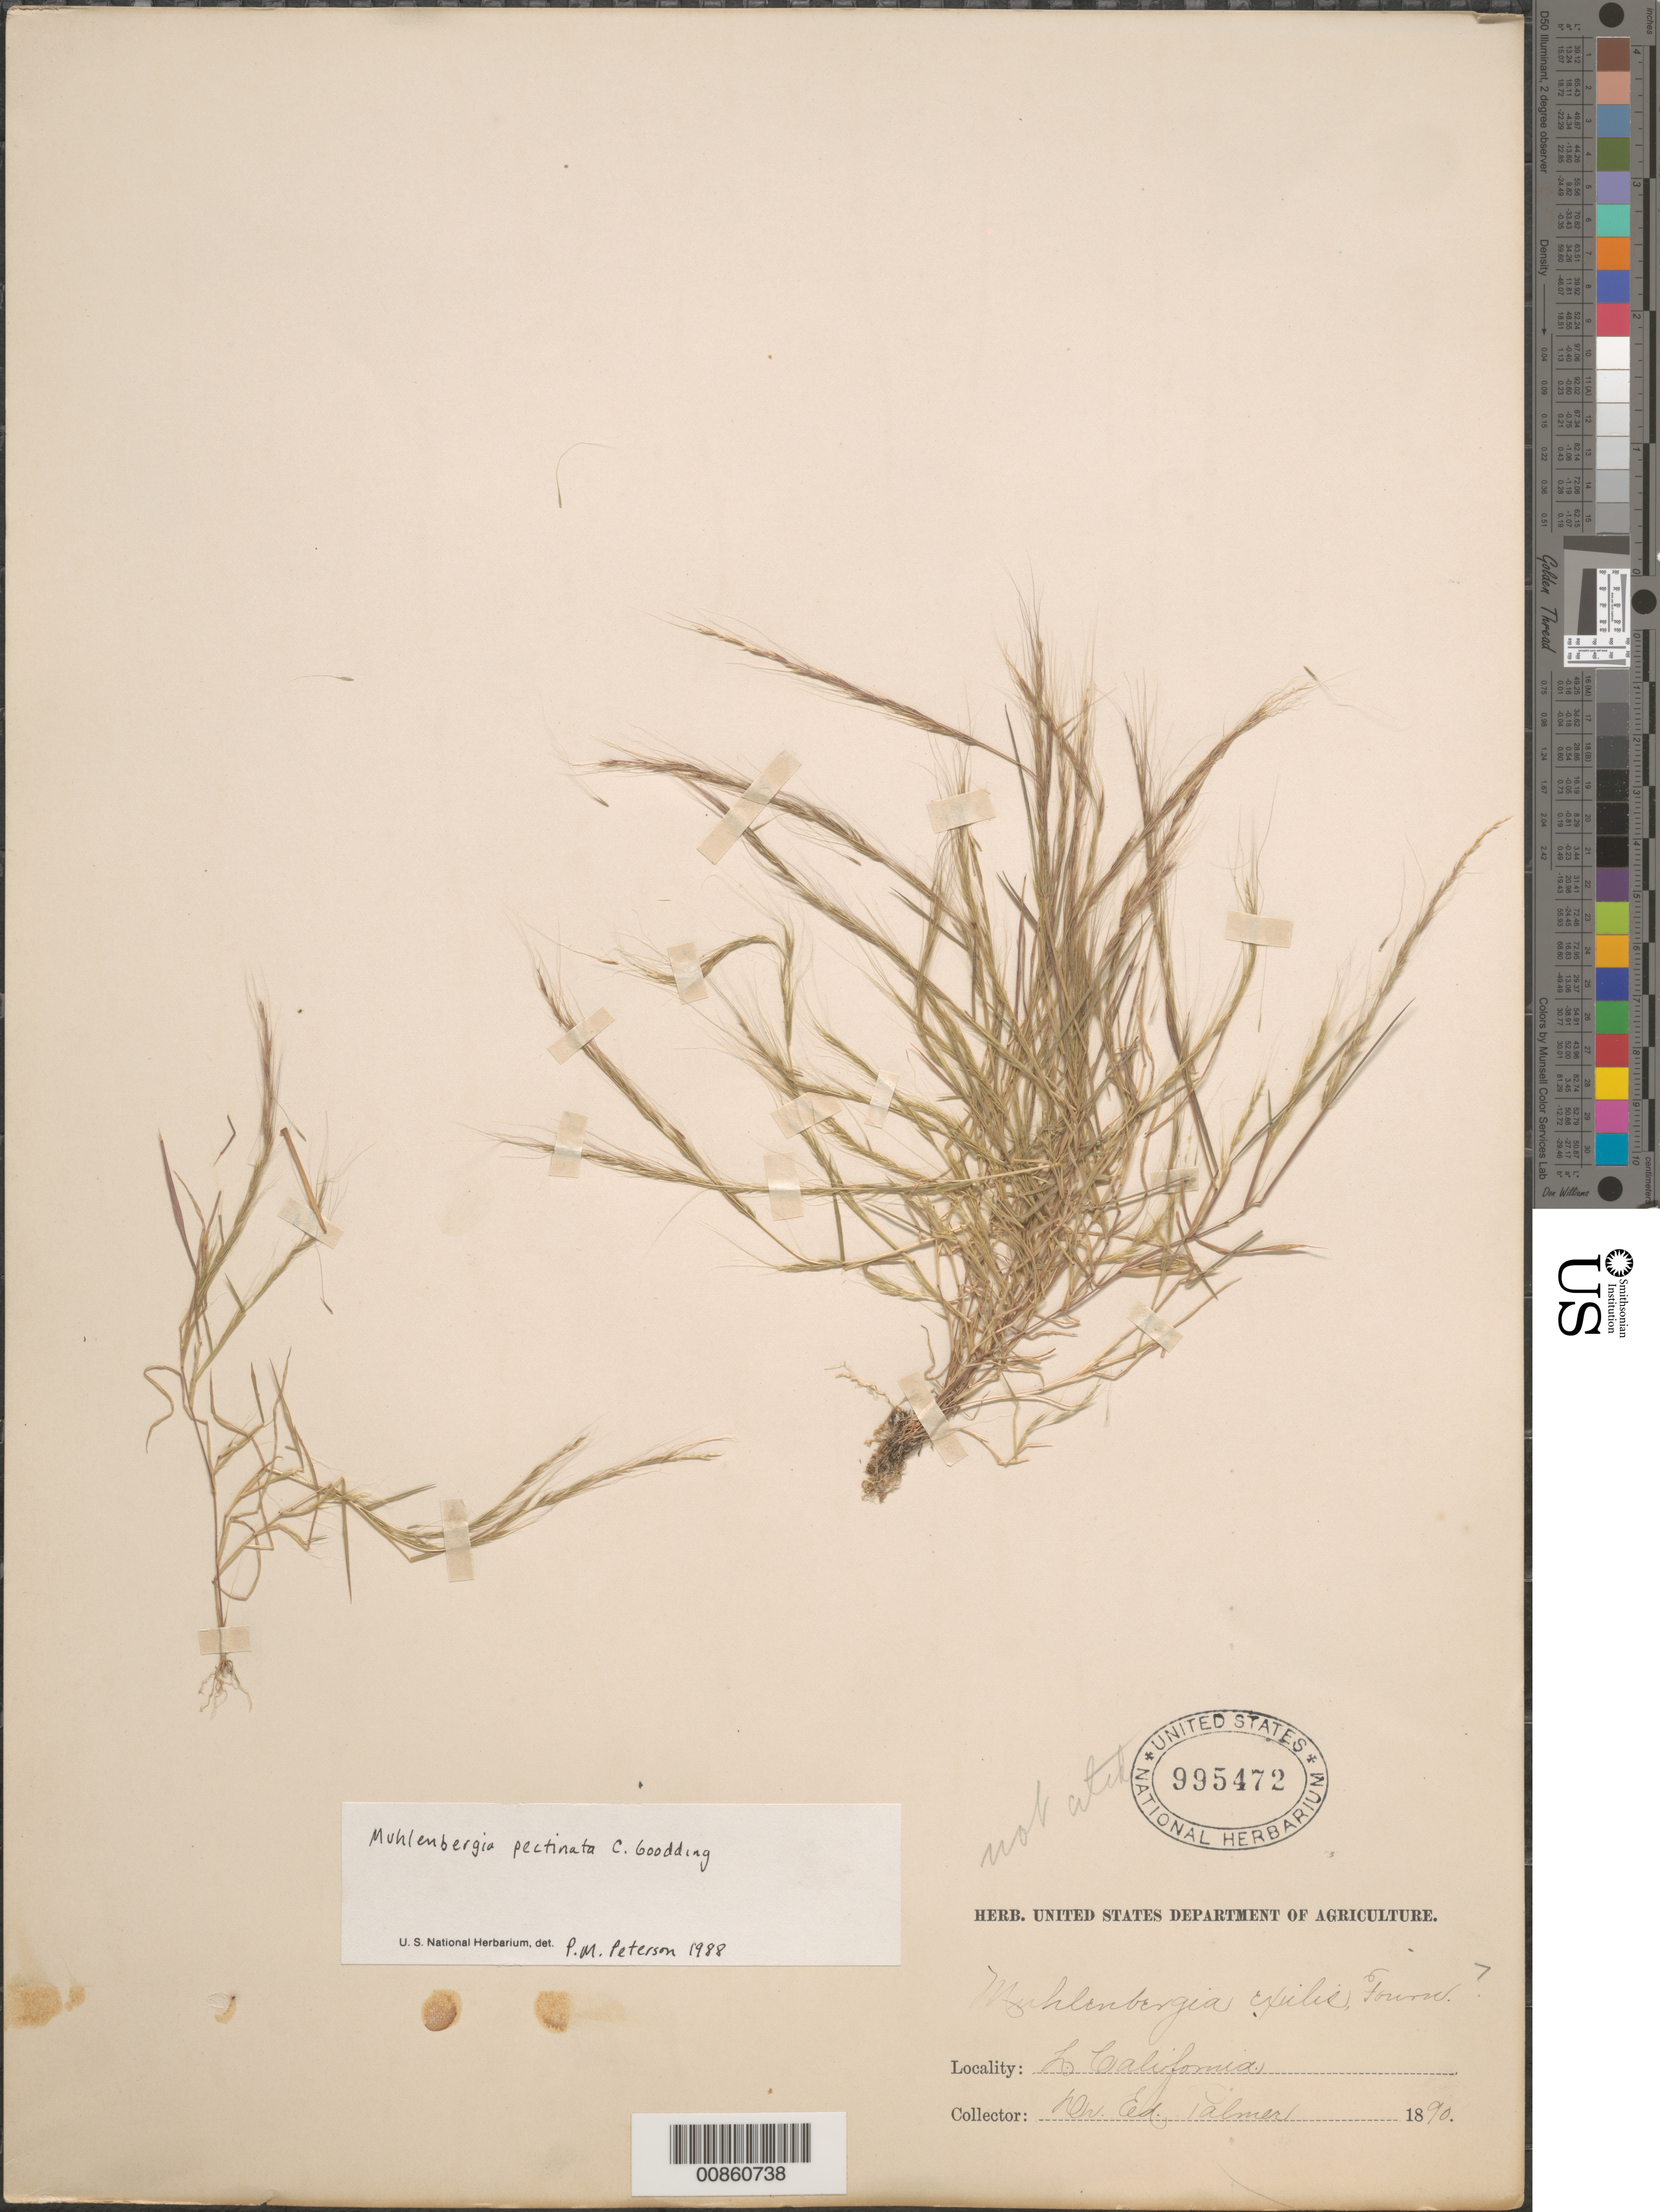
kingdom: Plantae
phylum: Tracheophyta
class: Liliopsida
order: Poales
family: Poaceae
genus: Muhlenbergia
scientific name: Muhlenbergia pectinata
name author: C.O. Goodd.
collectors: E. Palmer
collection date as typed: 1890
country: Mexico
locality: Baja California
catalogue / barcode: US 995472